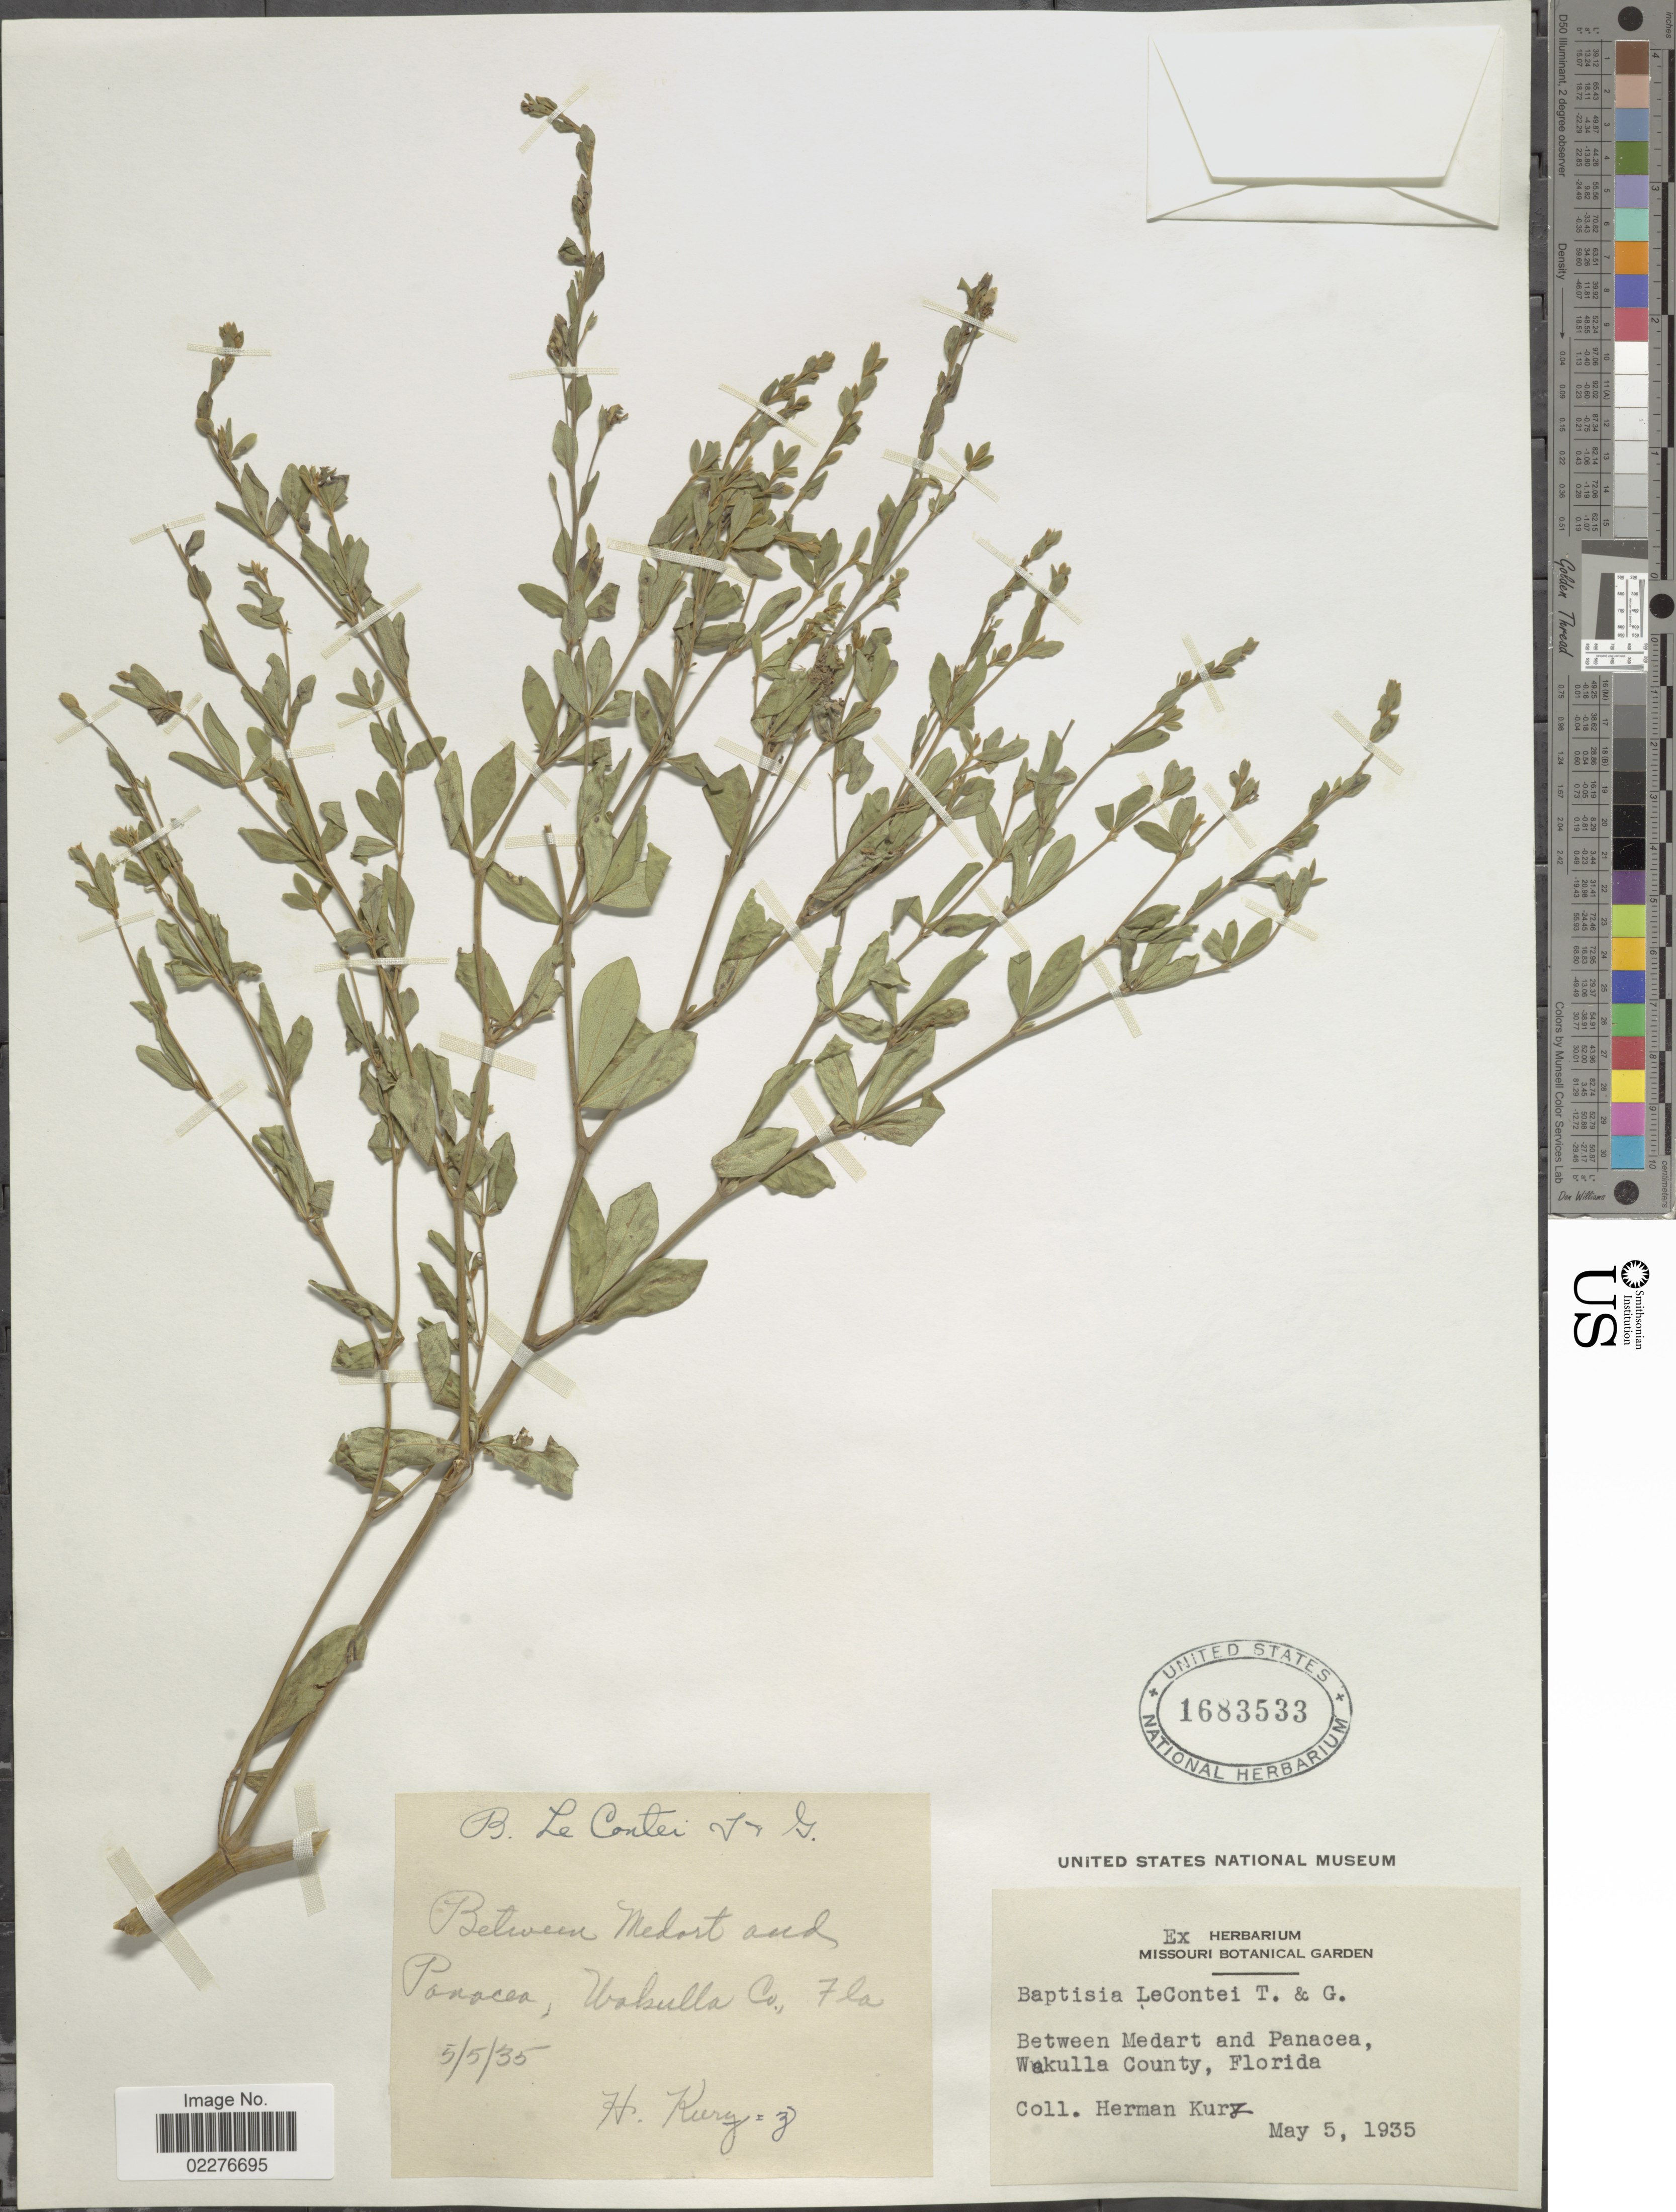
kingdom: Plantae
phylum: Tracheophyta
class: Magnoliopsida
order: Fabales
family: Fabaceae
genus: Baptisia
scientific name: Baptisia lecontei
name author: Torr. & A. Gray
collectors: H. Kurz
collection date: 1935-05-05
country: United States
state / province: Florida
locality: Between Medart and Panacea, Wakulla County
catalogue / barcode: US 1683533